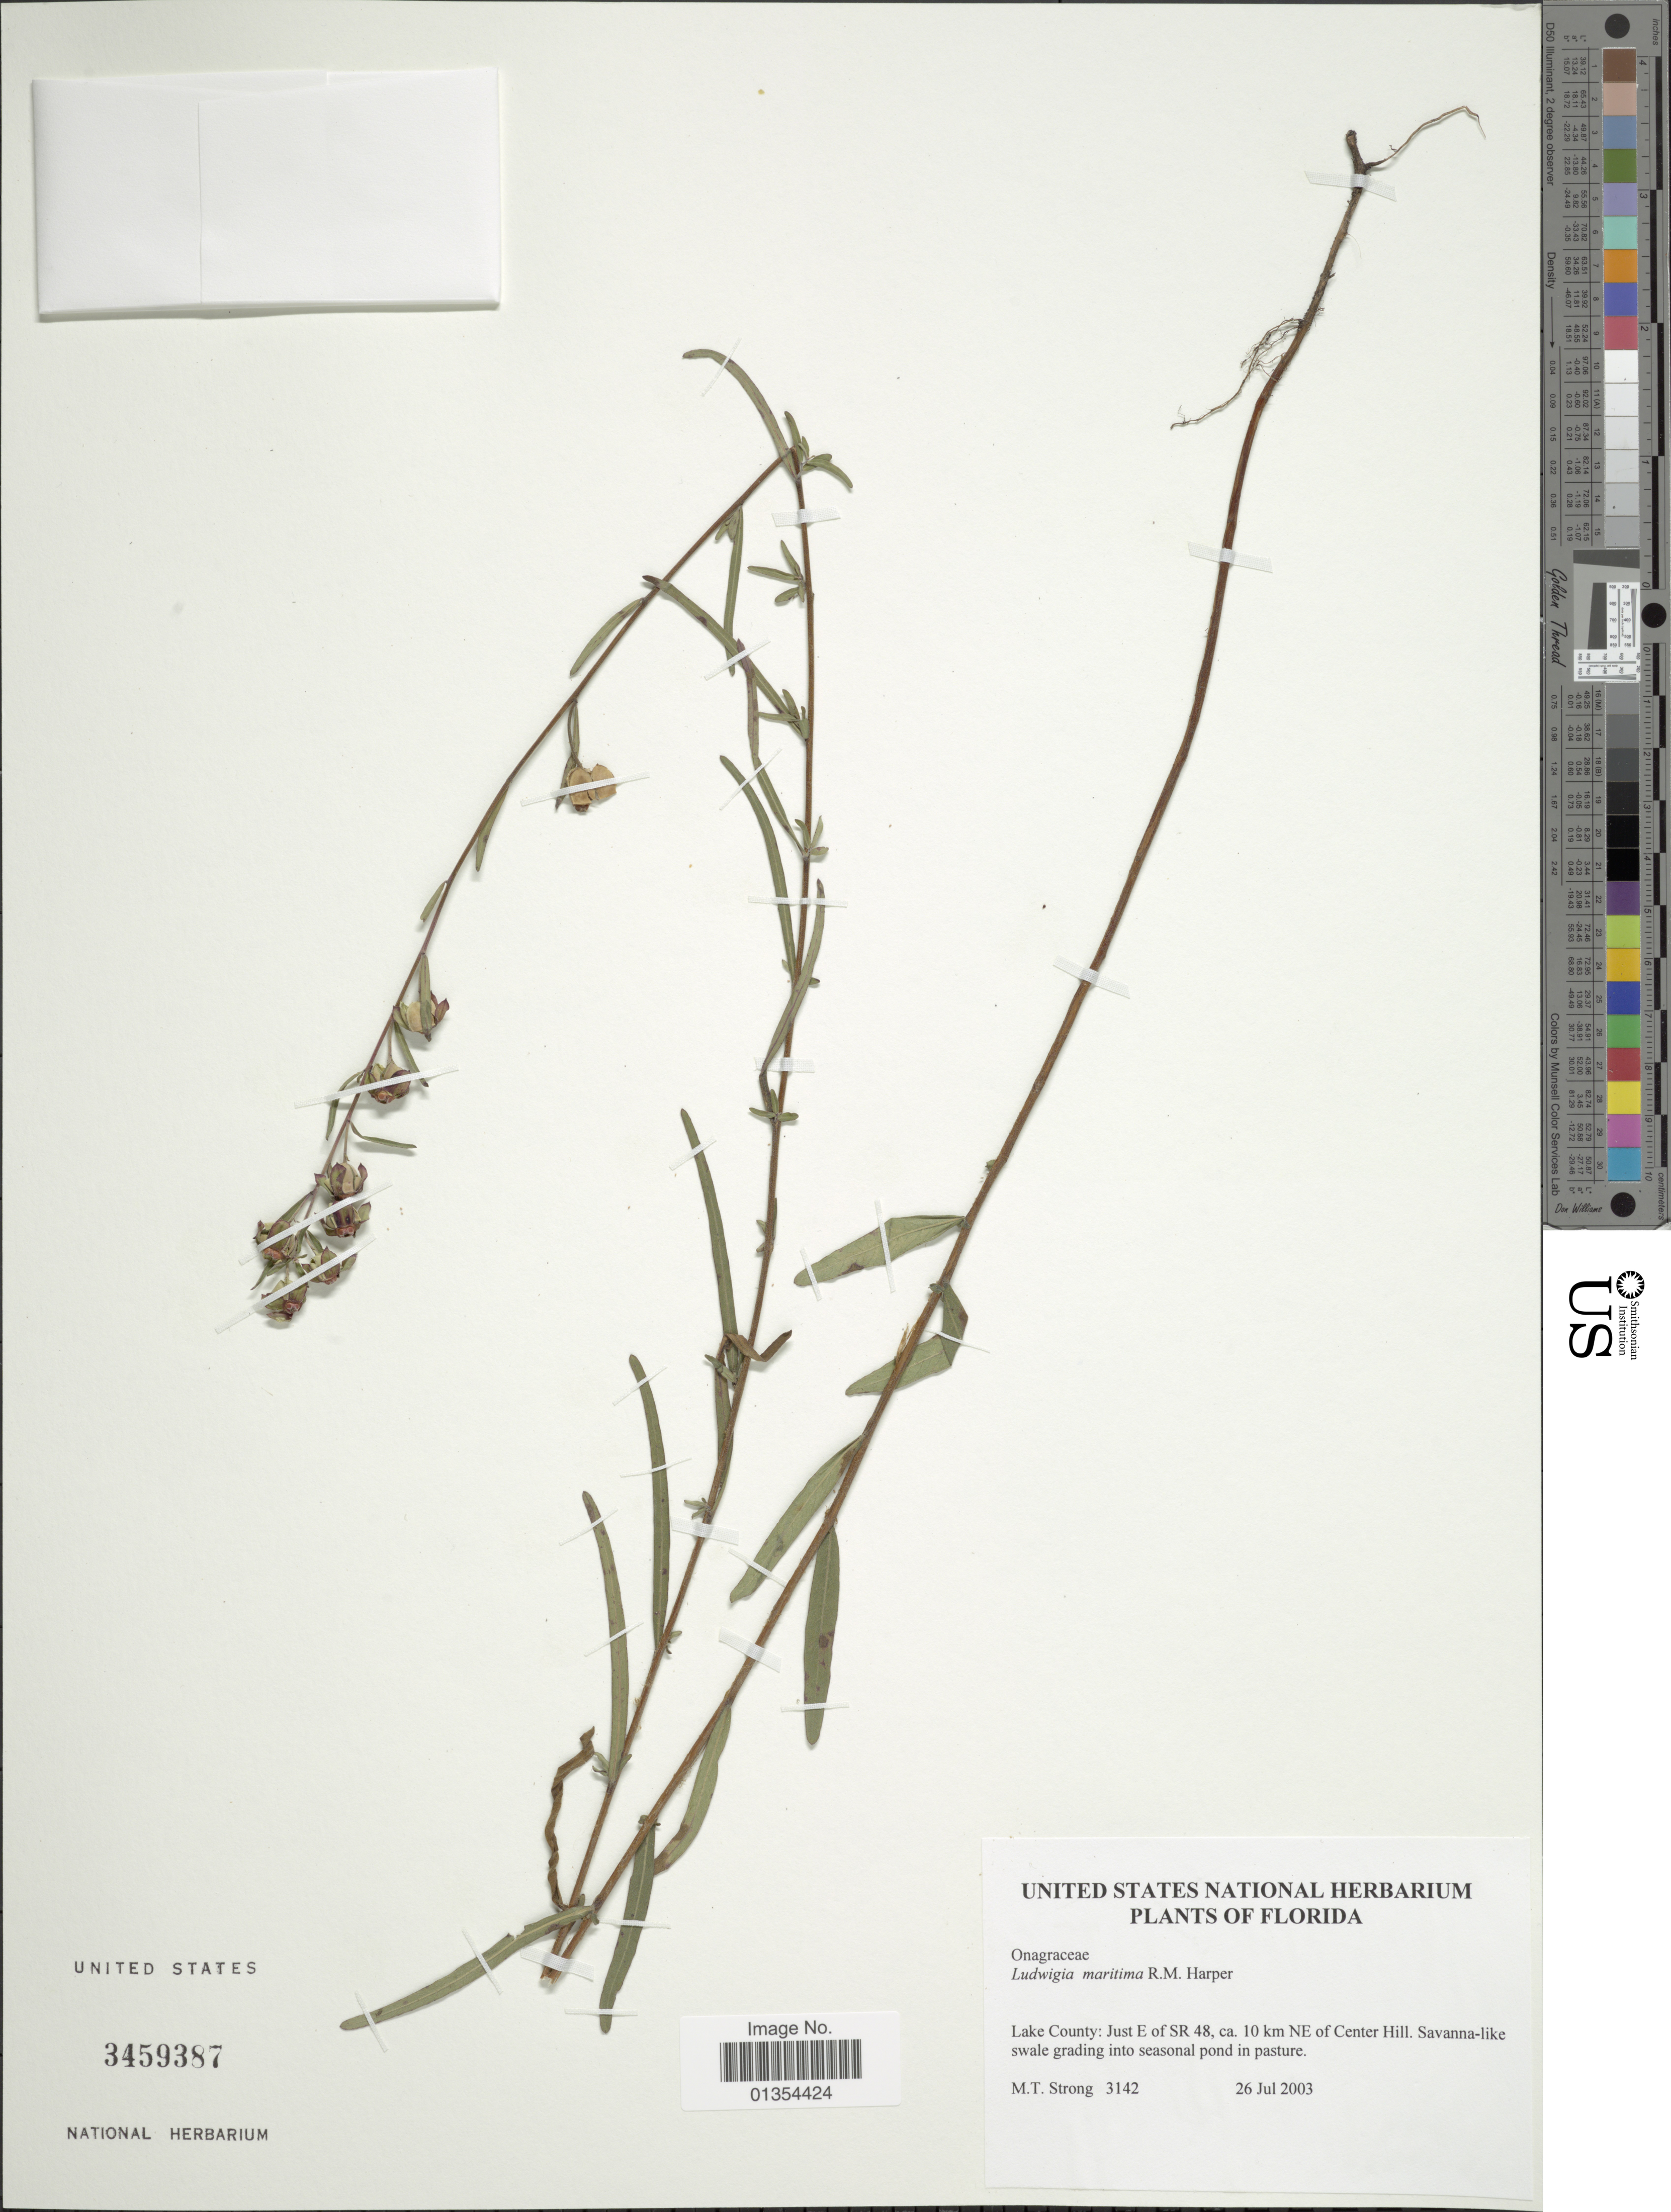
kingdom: Plantae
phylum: Tracheophyta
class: Magnoliopsida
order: Myrtales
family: Onagraceae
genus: Ludwigia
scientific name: Ludwigia maritima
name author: R.M. Harper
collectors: M. T. Strong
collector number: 3142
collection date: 2003-07-26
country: United States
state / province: Florida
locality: Lake County: Just E of SR 48, ca. 10 km NE of Center Hill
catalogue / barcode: US 3459387